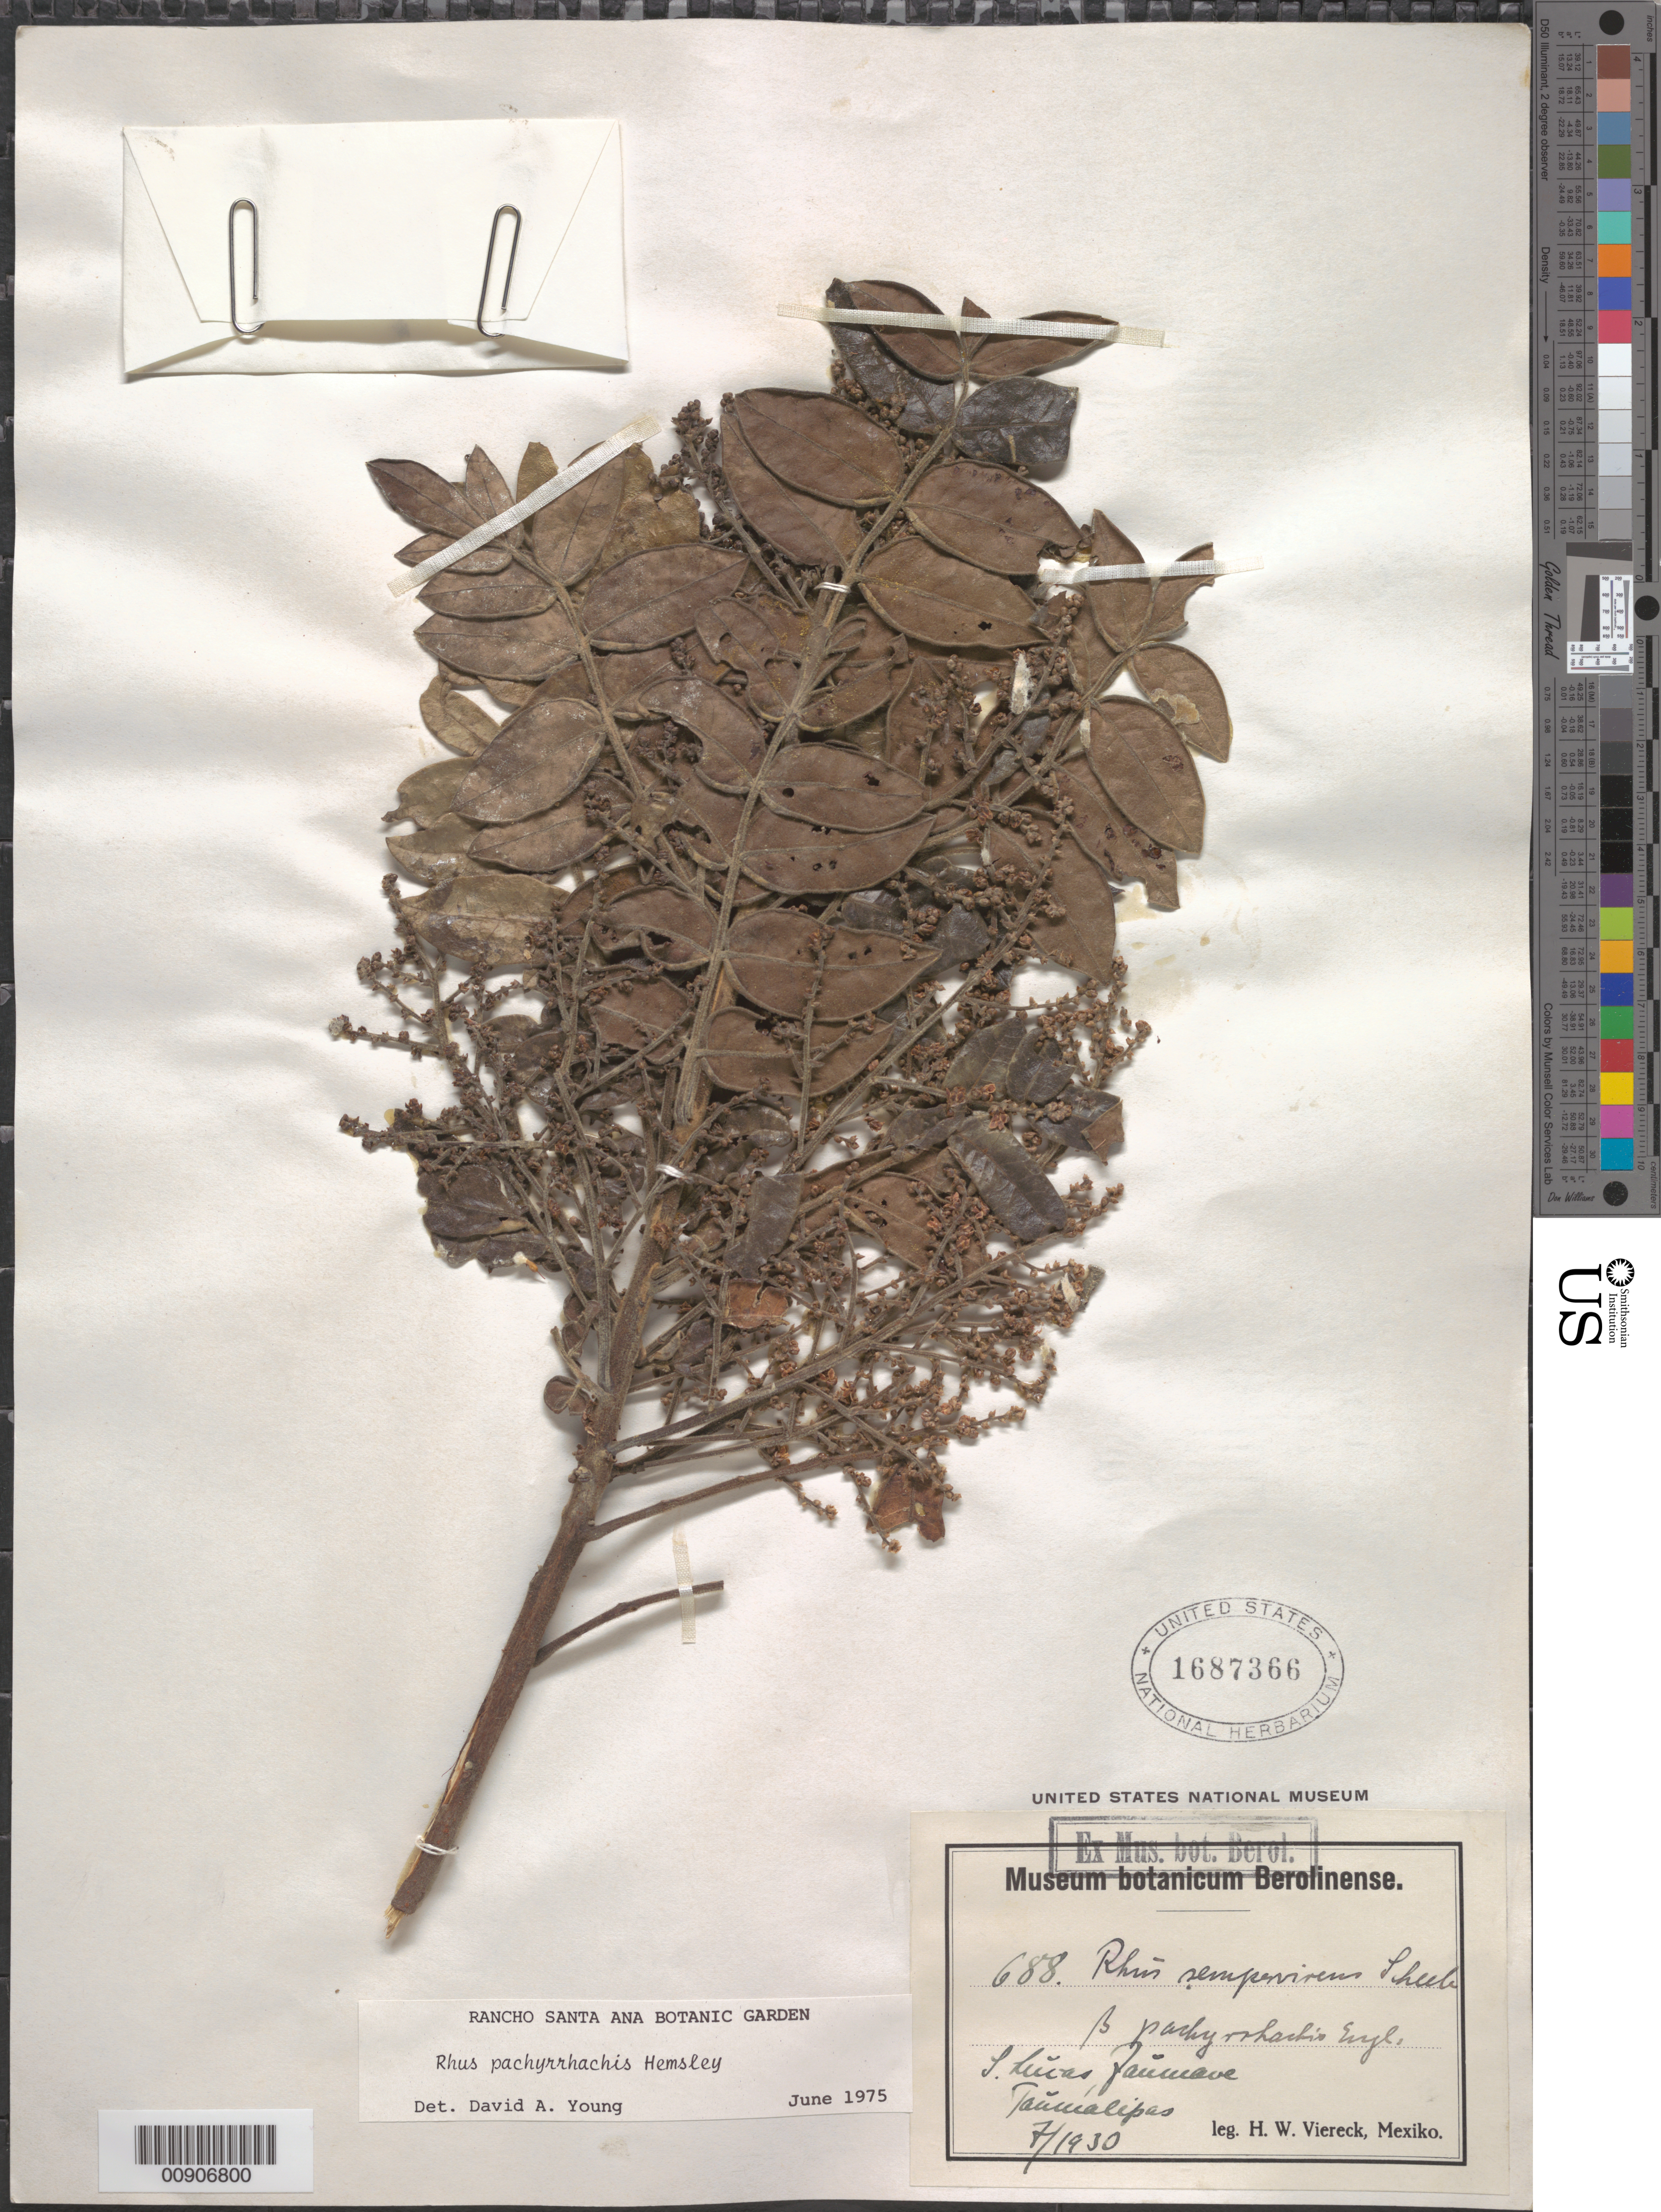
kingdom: Plantae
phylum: Tracheophyta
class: Magnoliopsida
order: Sapindales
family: Anacardiaceae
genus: Rhus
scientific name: Rhus pachyrrhachis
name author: Hemsl.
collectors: H. W. Viereck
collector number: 688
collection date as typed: Jul 1930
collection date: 1930-07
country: Mexico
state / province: Tamaulipas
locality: Jaumave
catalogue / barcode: US 1687366